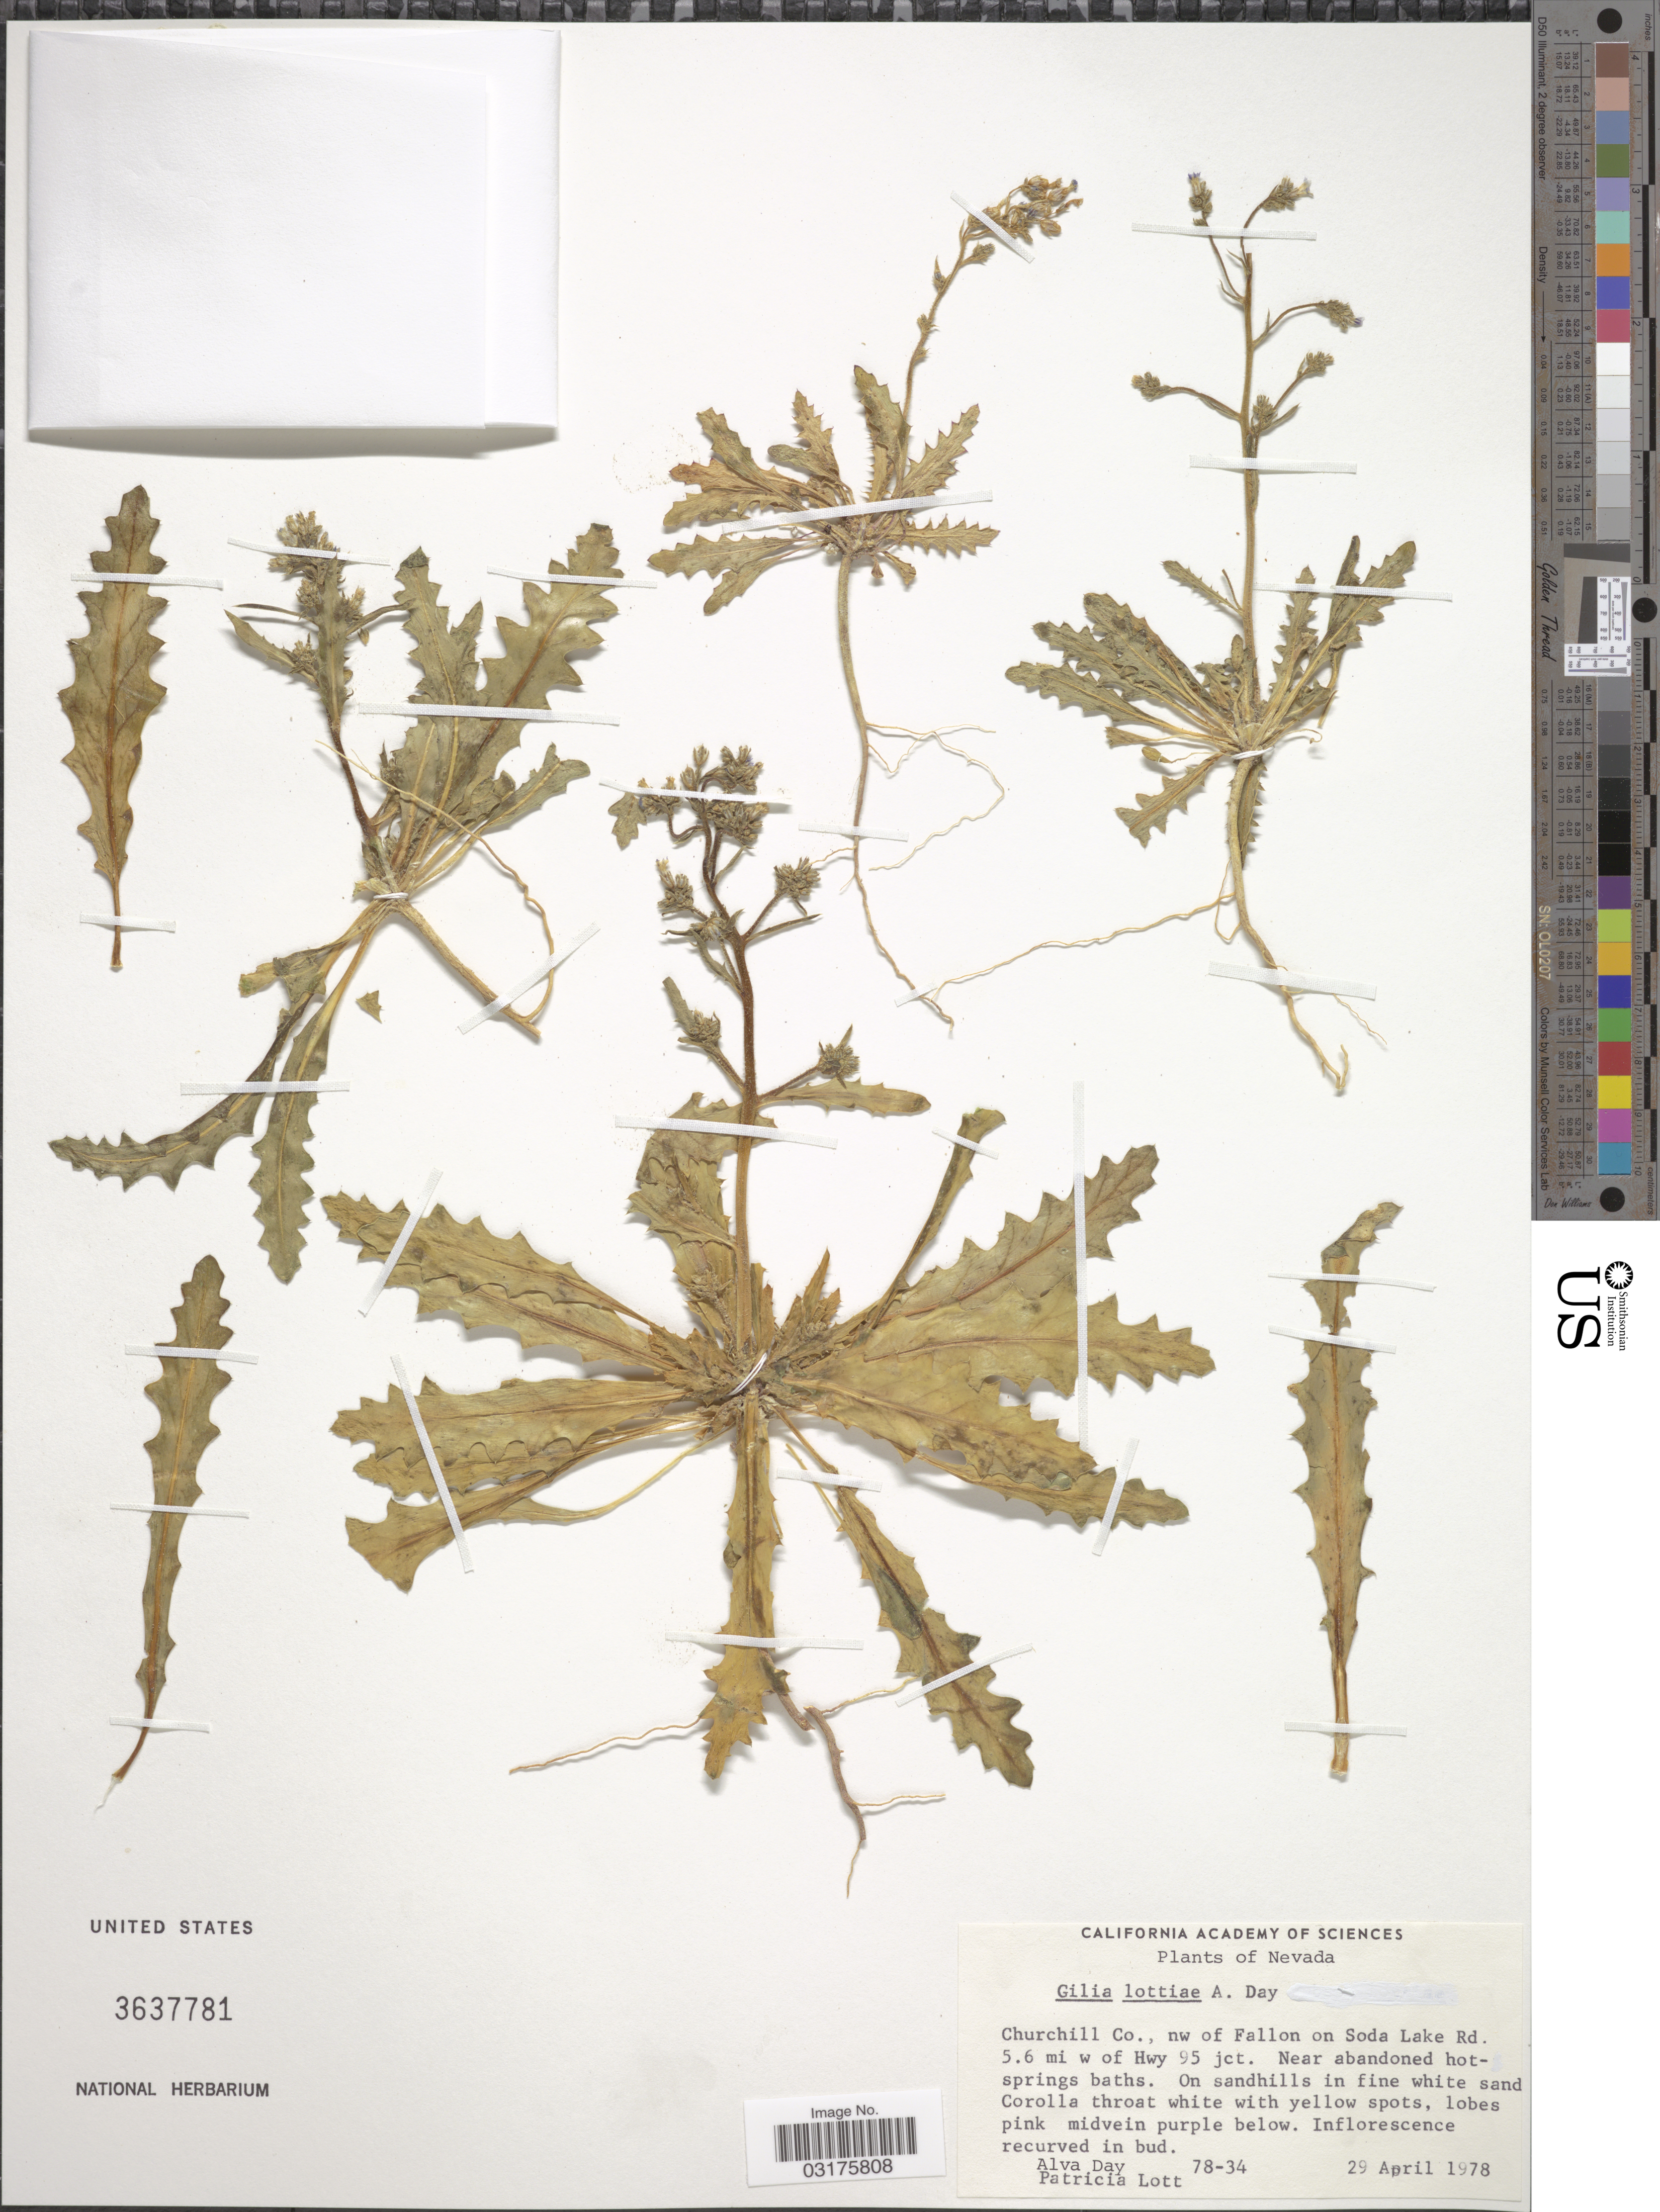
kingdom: Plantae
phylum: Tracheophyta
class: Magnoliopsida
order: Ericales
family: Polemoniaceae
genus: Aliciella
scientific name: Aliciella lottiae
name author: (A.G. Day) J.M. Porter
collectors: A. G. Day & P. Lott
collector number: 78-34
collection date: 1978-04-29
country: United States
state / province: Nevada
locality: Churchill Co., nw of Fallon on Soda Lake rd. 5.6 mi w of Hwy 95 jct. Near abandoned hot-spring baths.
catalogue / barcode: US 3637781